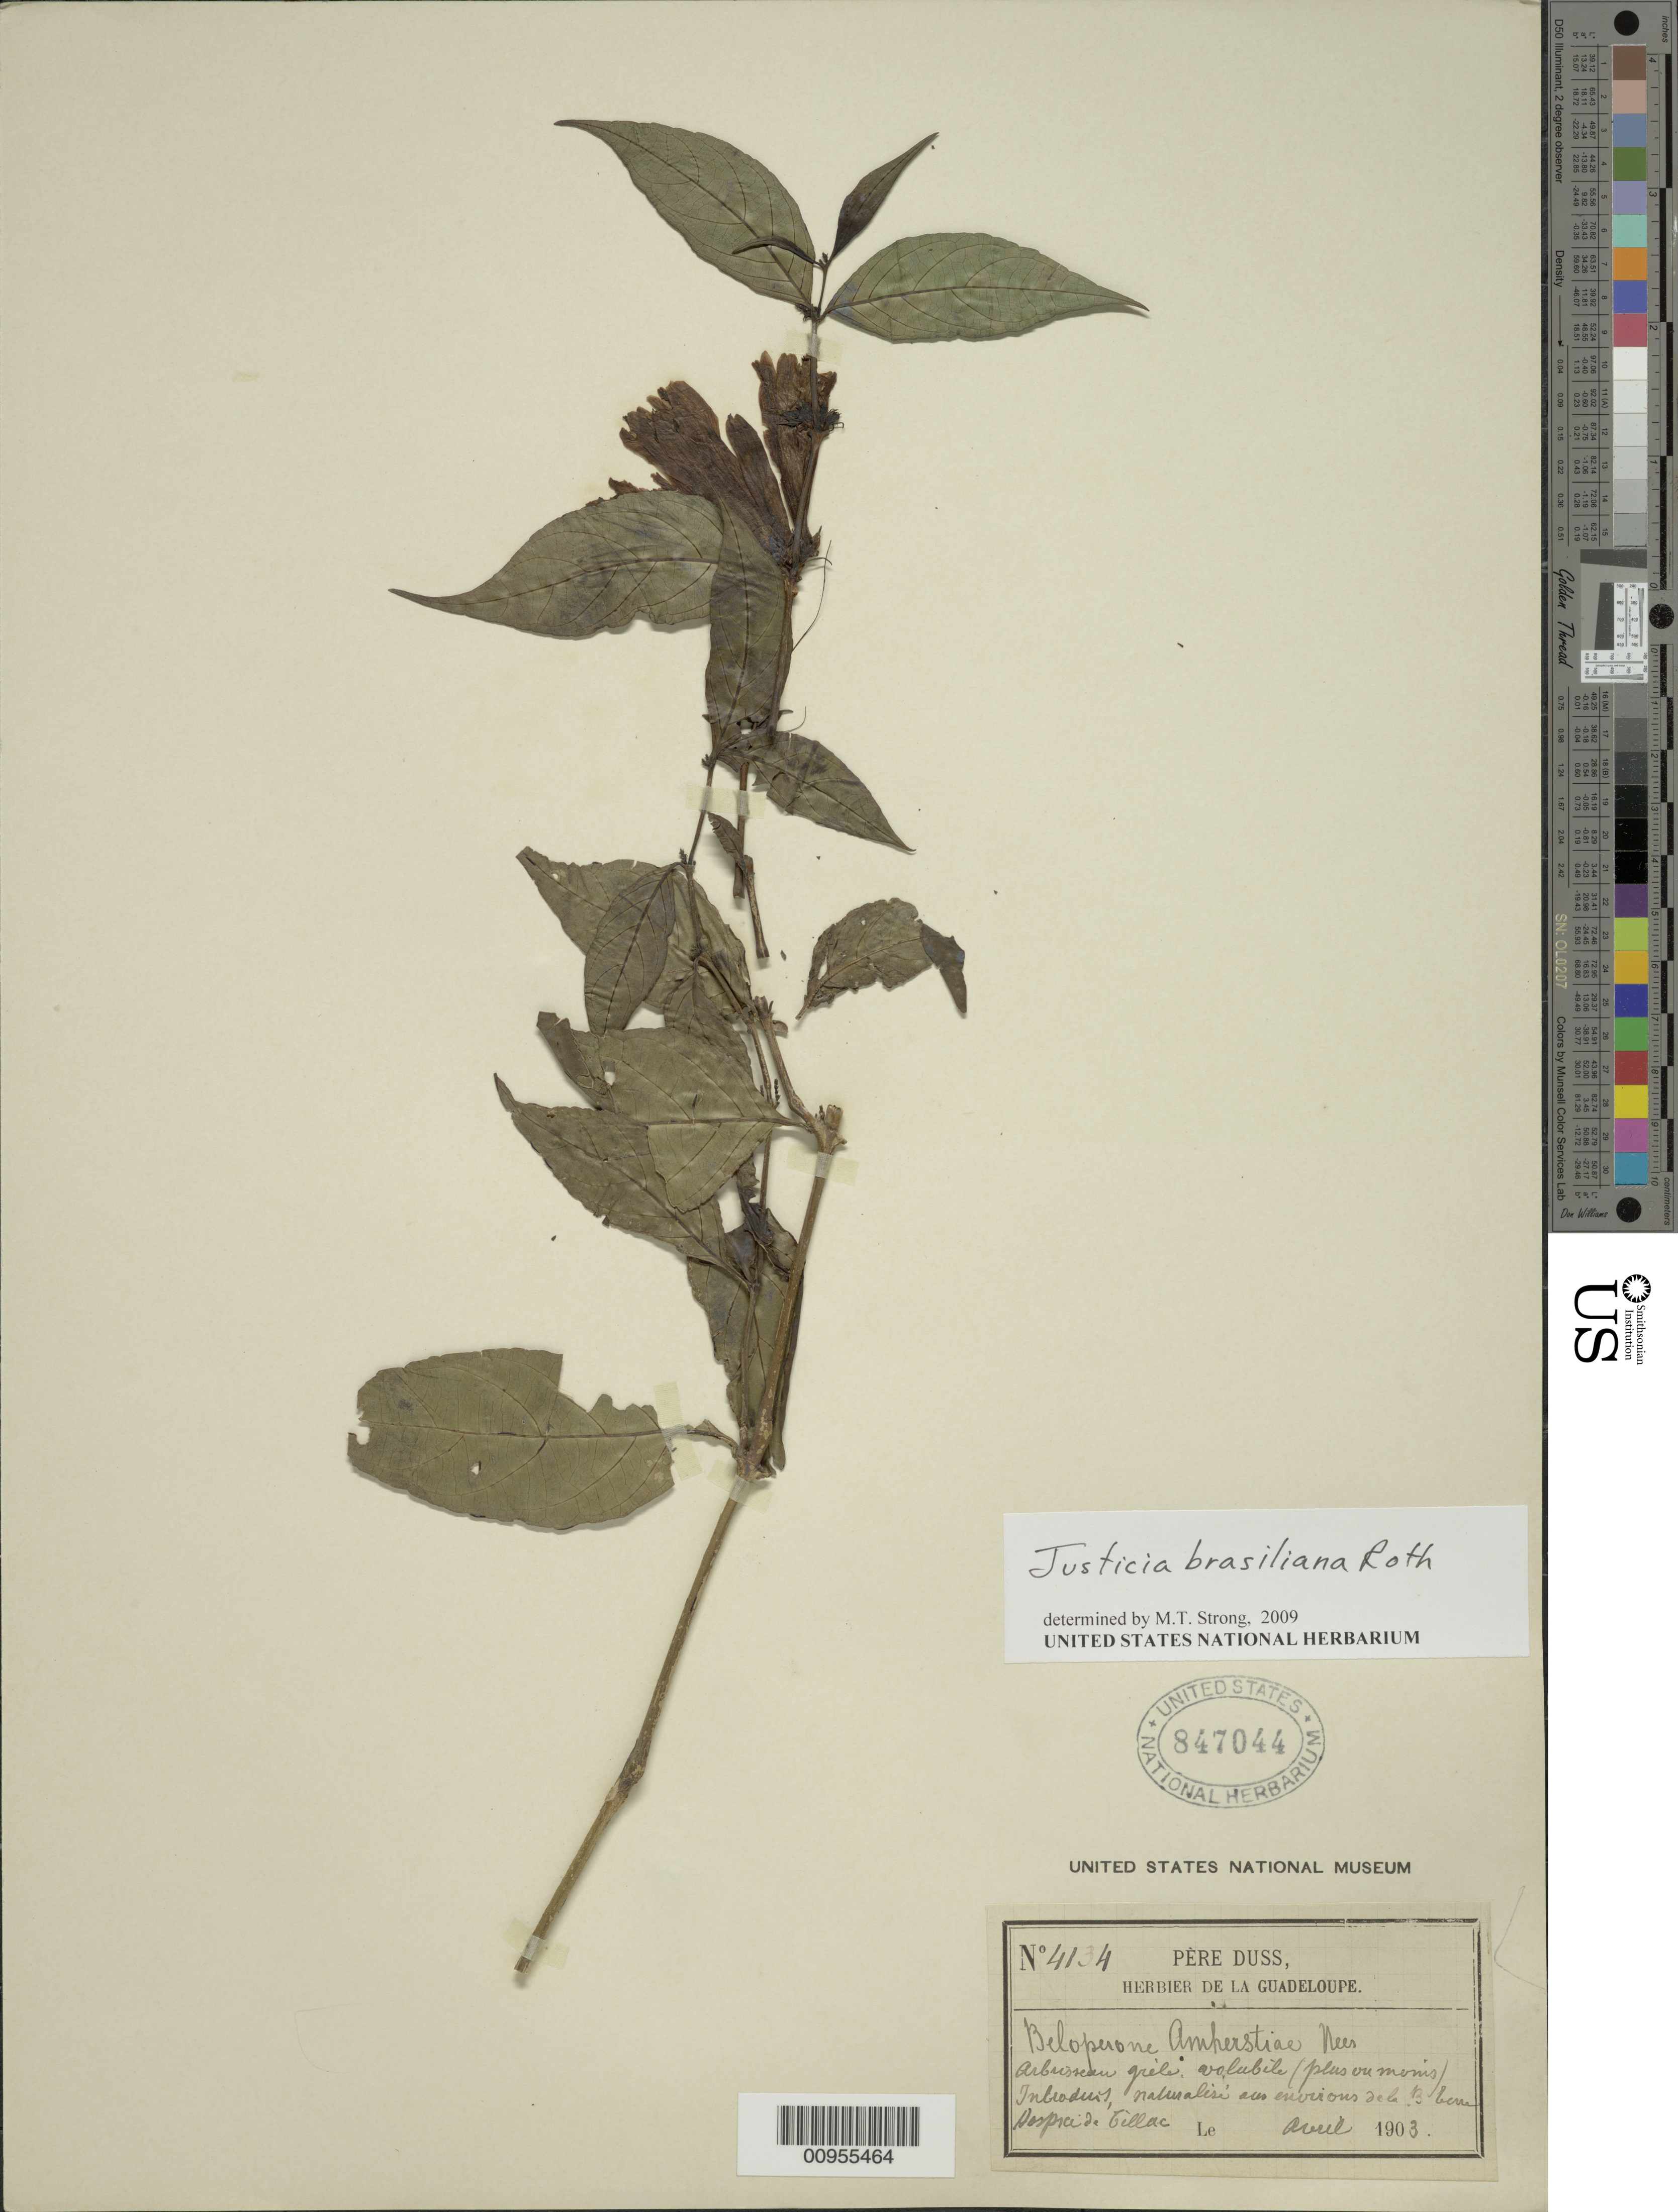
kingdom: Plantae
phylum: Tracheophyta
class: Magnoliopsida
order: Lamiales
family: Acanthaceae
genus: Justicia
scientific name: Justicia brasiliana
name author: Roth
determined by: Strong, M. T., (US), Smithsonian Institution - National Museum of Natural History (UNITED STATES)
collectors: Père Duss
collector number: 4134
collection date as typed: Apr 1903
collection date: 1903-04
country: Guadeloupe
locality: Hospice de Lillac.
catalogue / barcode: US 847044